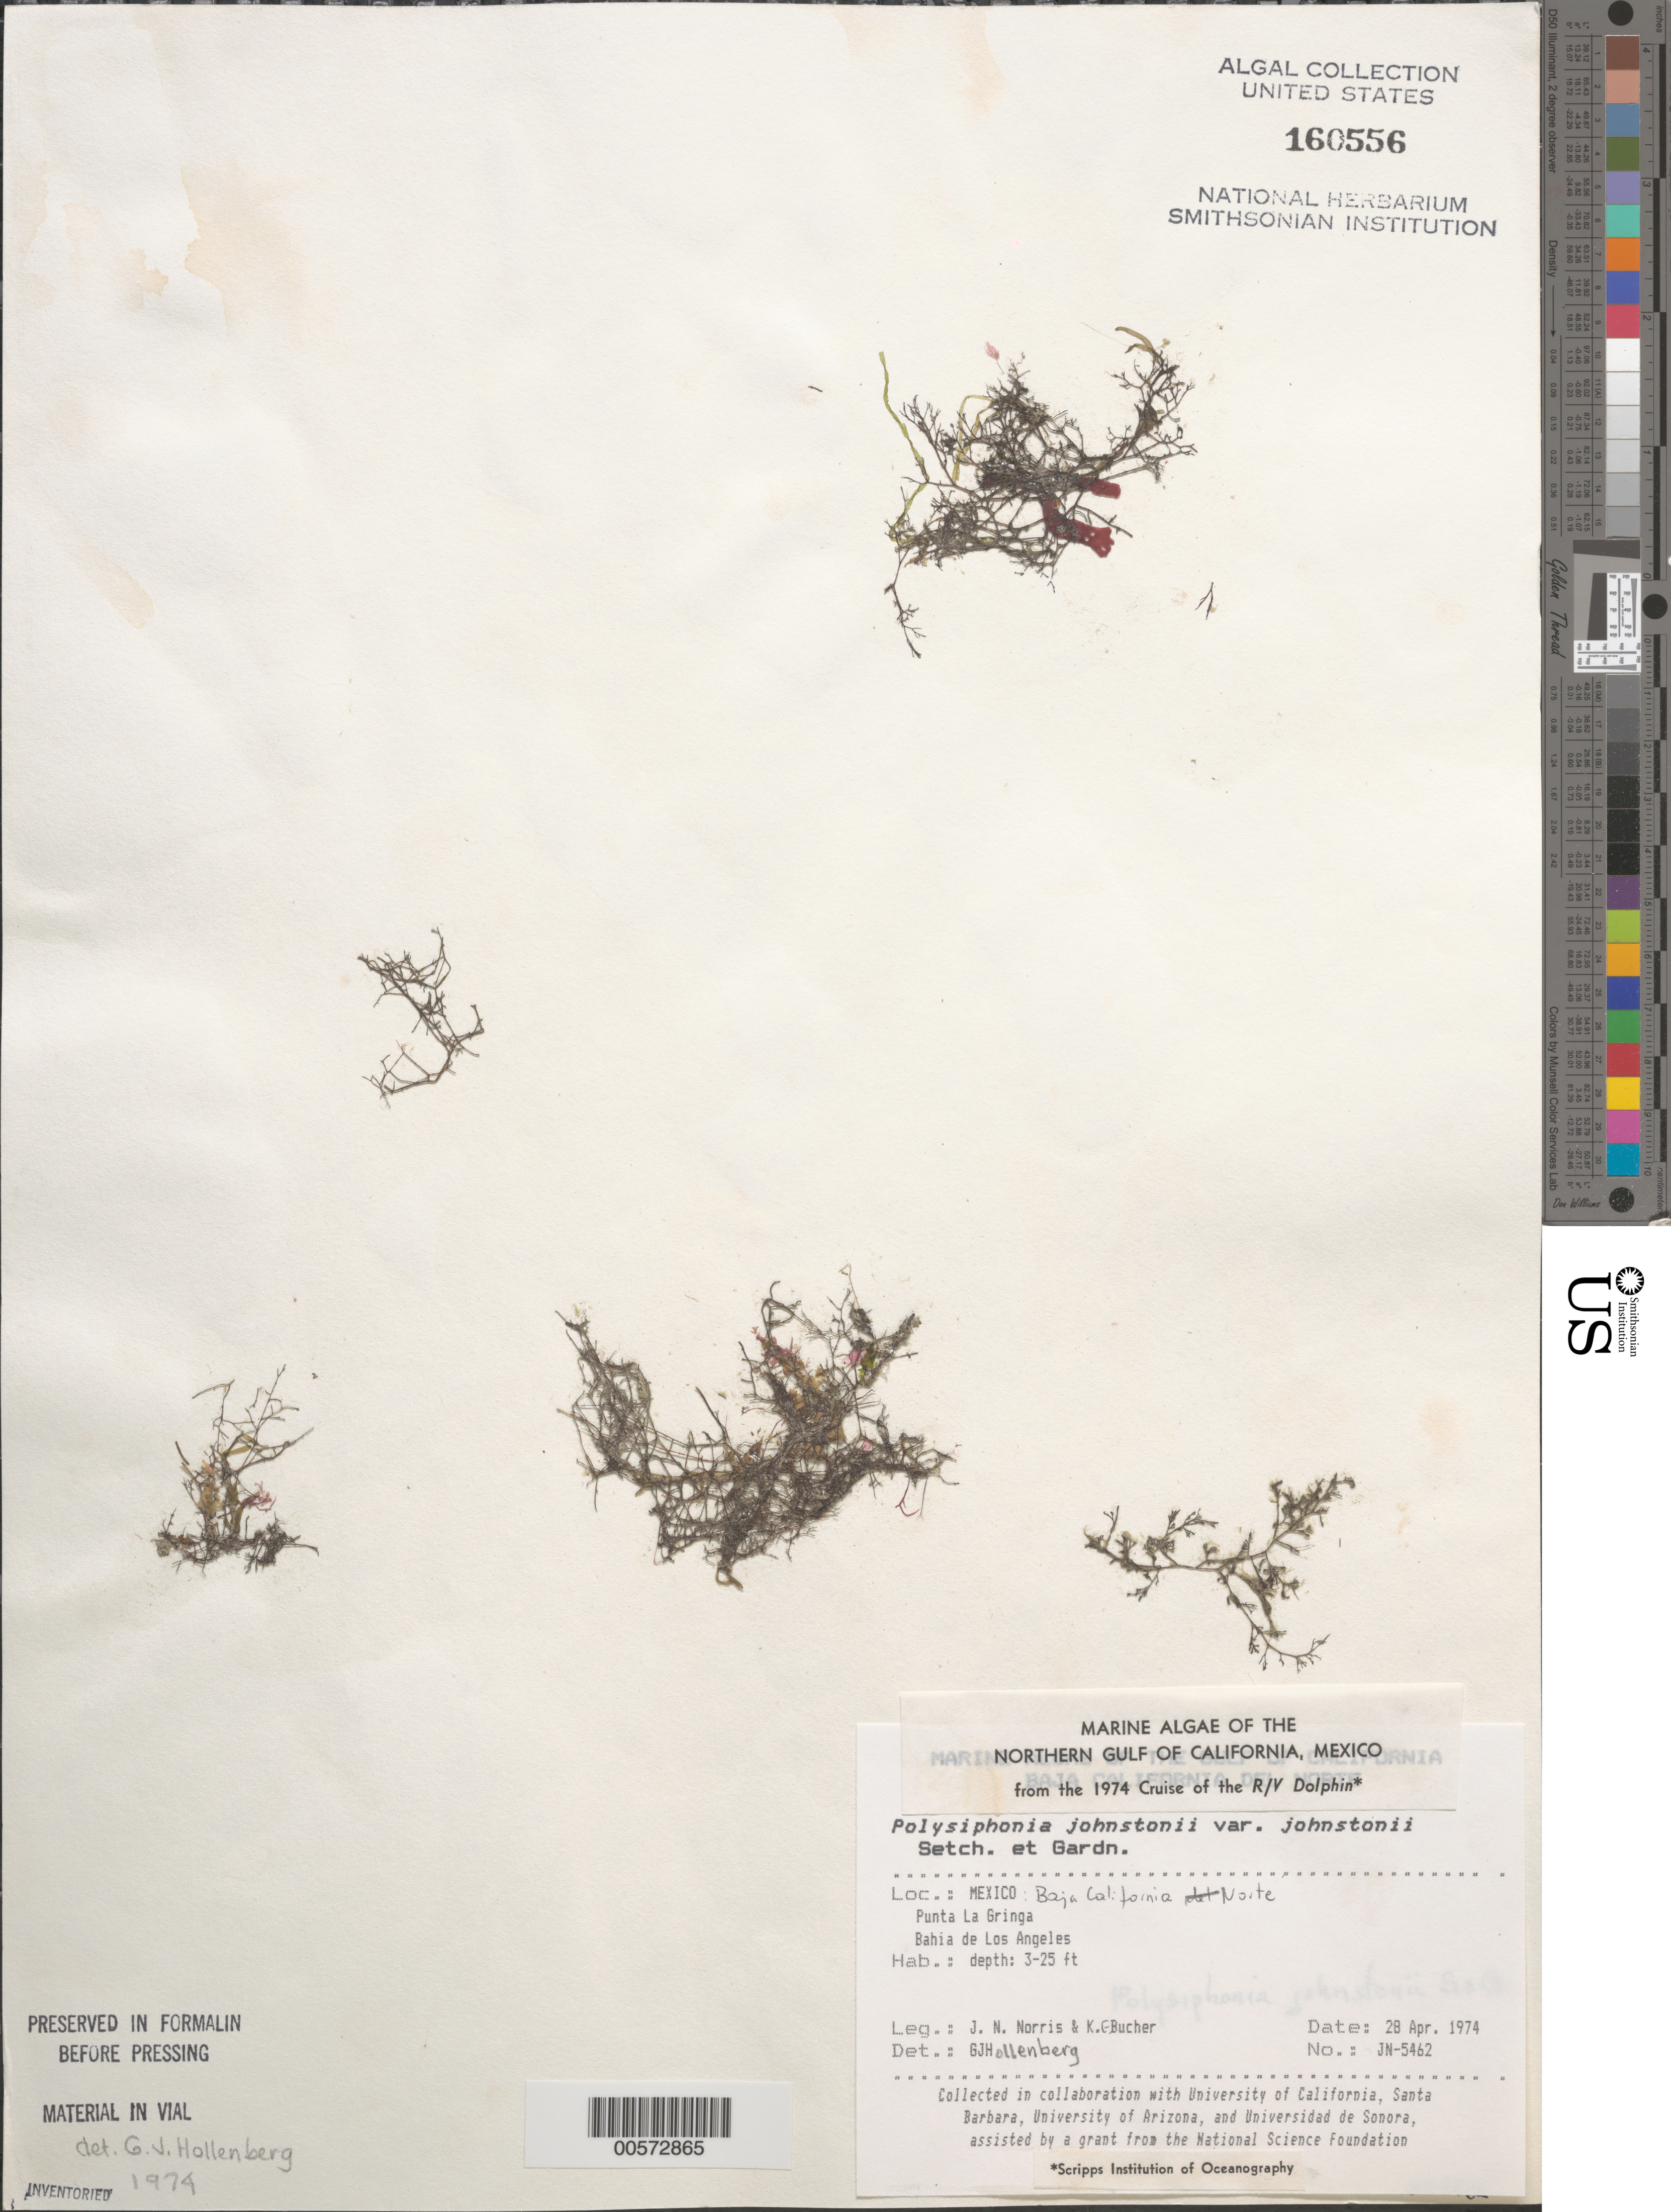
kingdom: Plantae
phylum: Rhodophyta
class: Florideophyceae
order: Ceramiales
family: Rhodomelaceae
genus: Melanothamnus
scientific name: Melanothamnus johnstonii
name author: (Setchell & N.L. Gardner) Diaz-Tapia & Maggs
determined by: Algae name updating Project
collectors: J. N. Norris & K. E. Bucher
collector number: JN-5462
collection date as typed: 28 Apr 1974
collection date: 1974-04-28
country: Mexico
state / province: Baja California Norte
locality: Punta La Gringa, Bahia de los Angeles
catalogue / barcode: US 160556